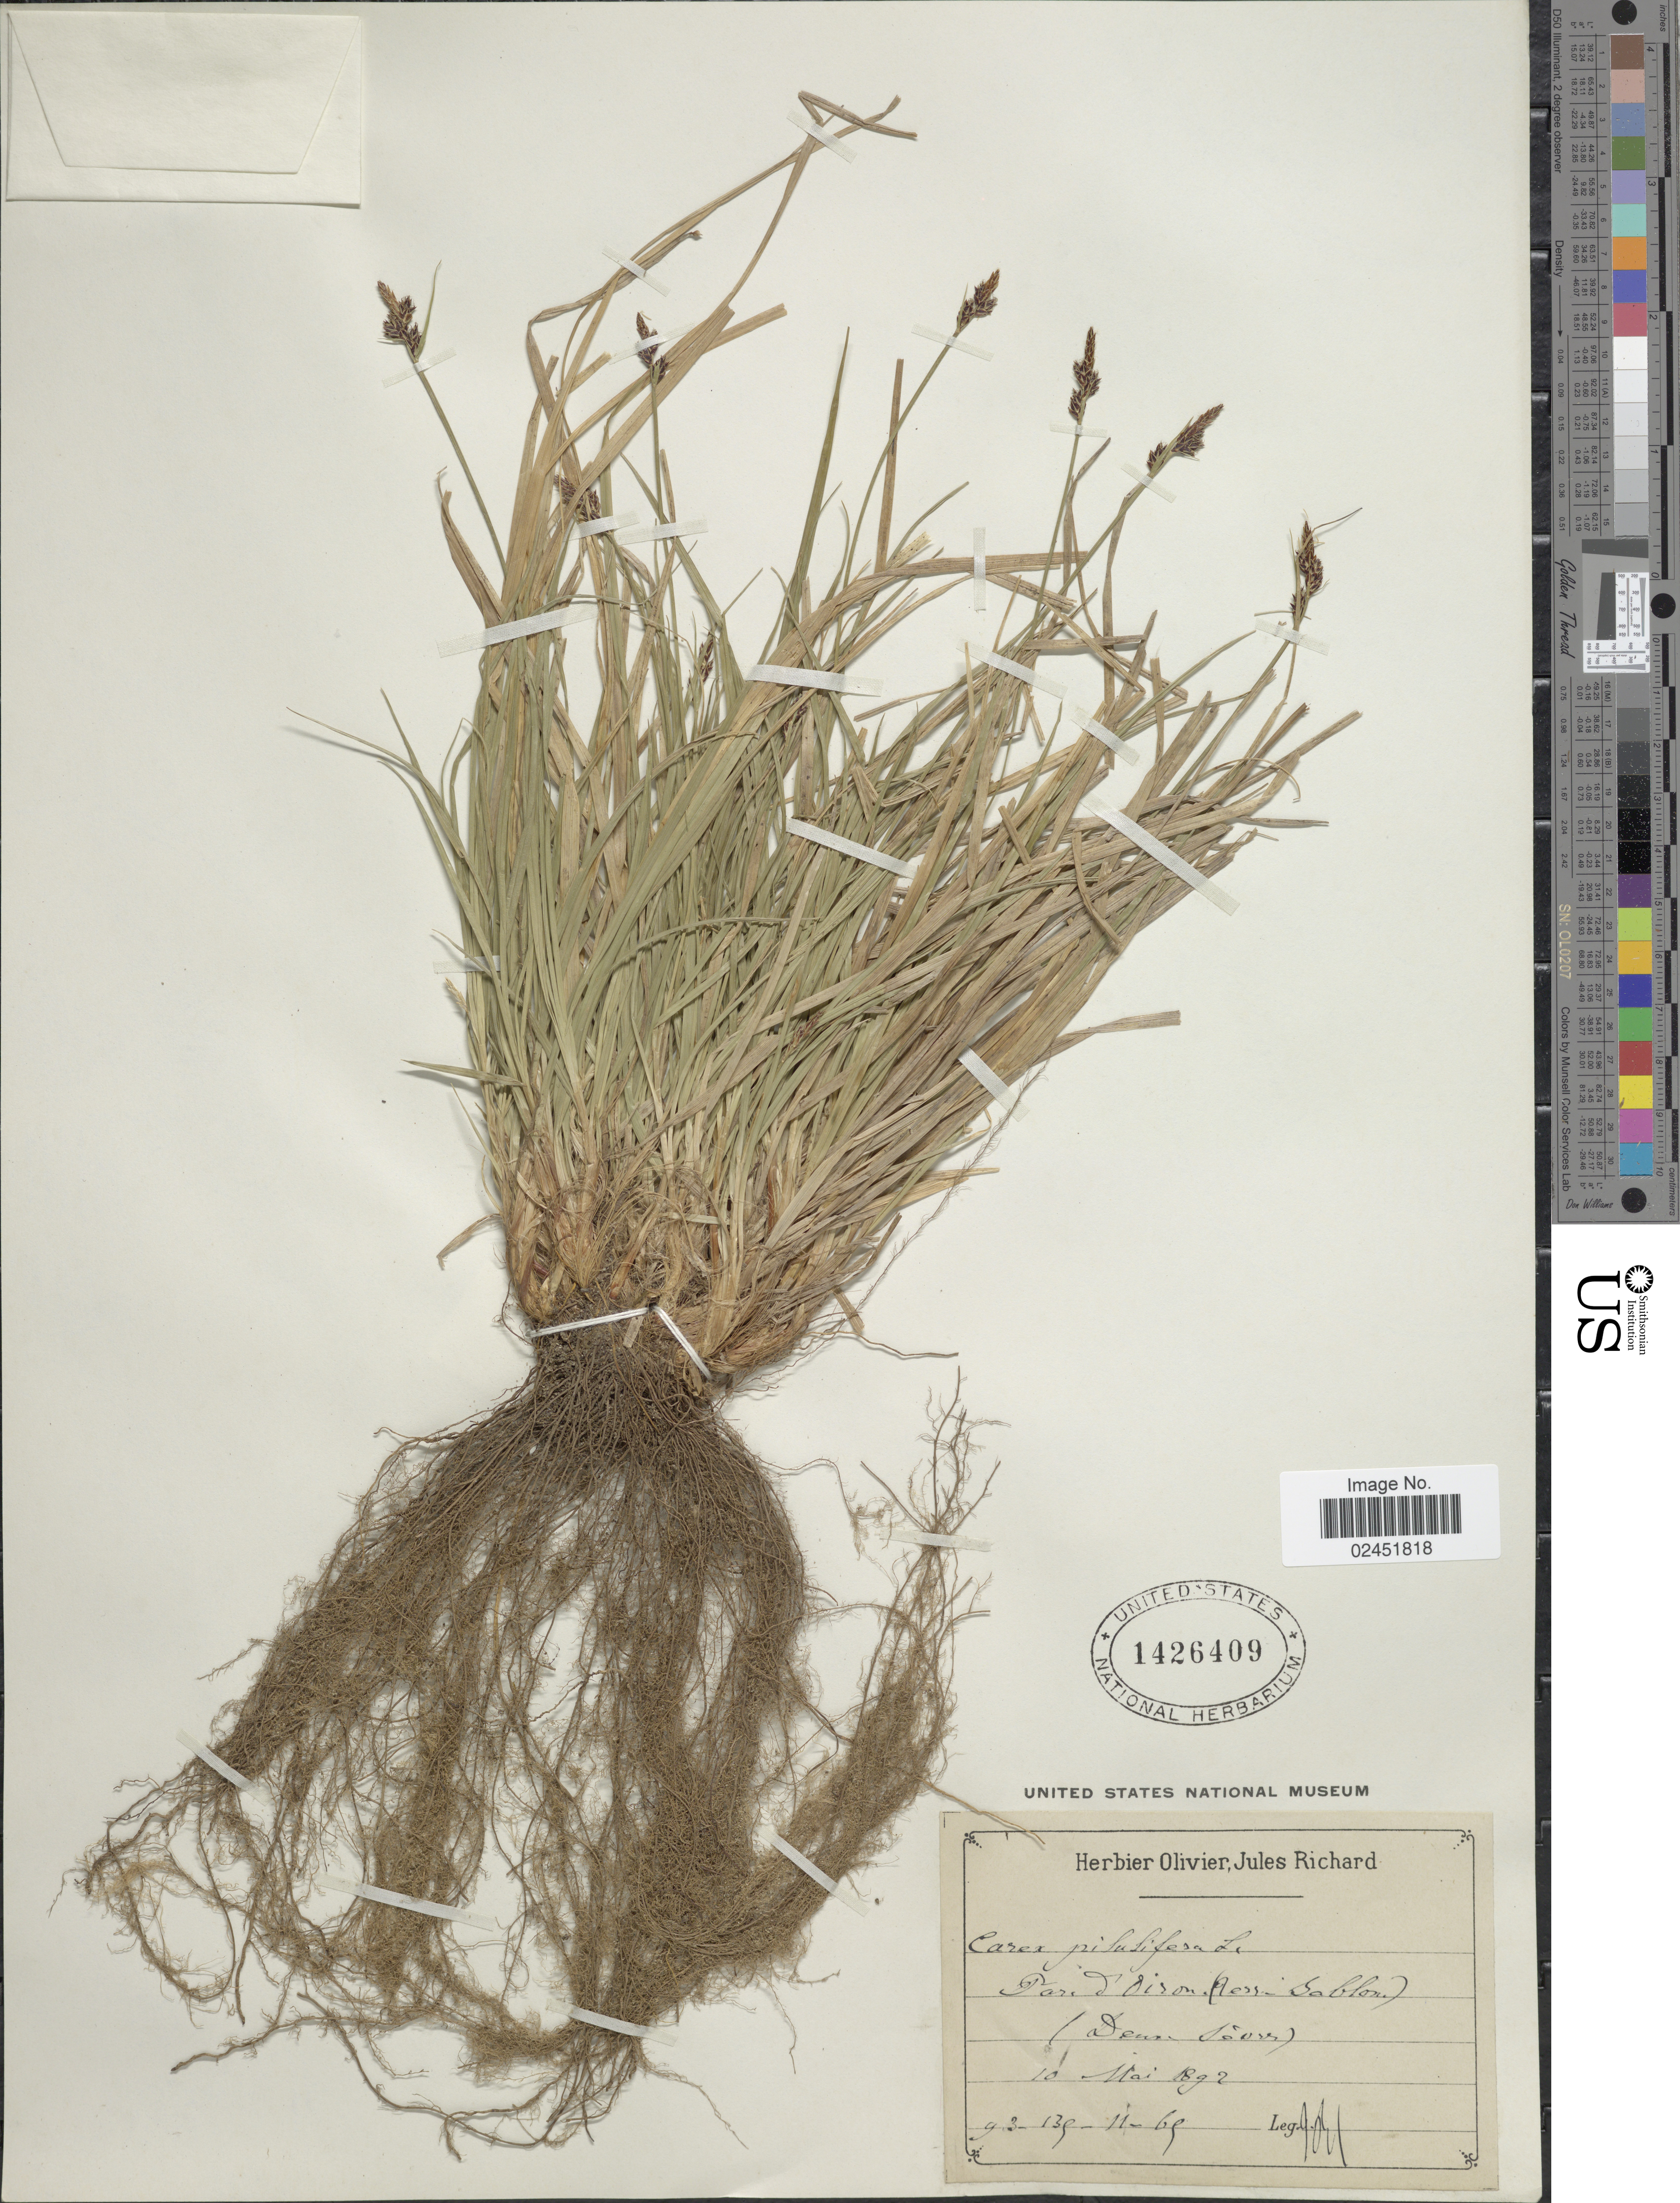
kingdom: Plantae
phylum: Tracheophyta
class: Liliopsida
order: Poales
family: Cyperaceae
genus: Carex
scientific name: Carex pilulifera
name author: L.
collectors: O. Richard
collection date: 1892-05-10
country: France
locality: Pare d'Gison ( Tess-sablon) (Deux Sevres) [interpreted]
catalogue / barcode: US 1426409